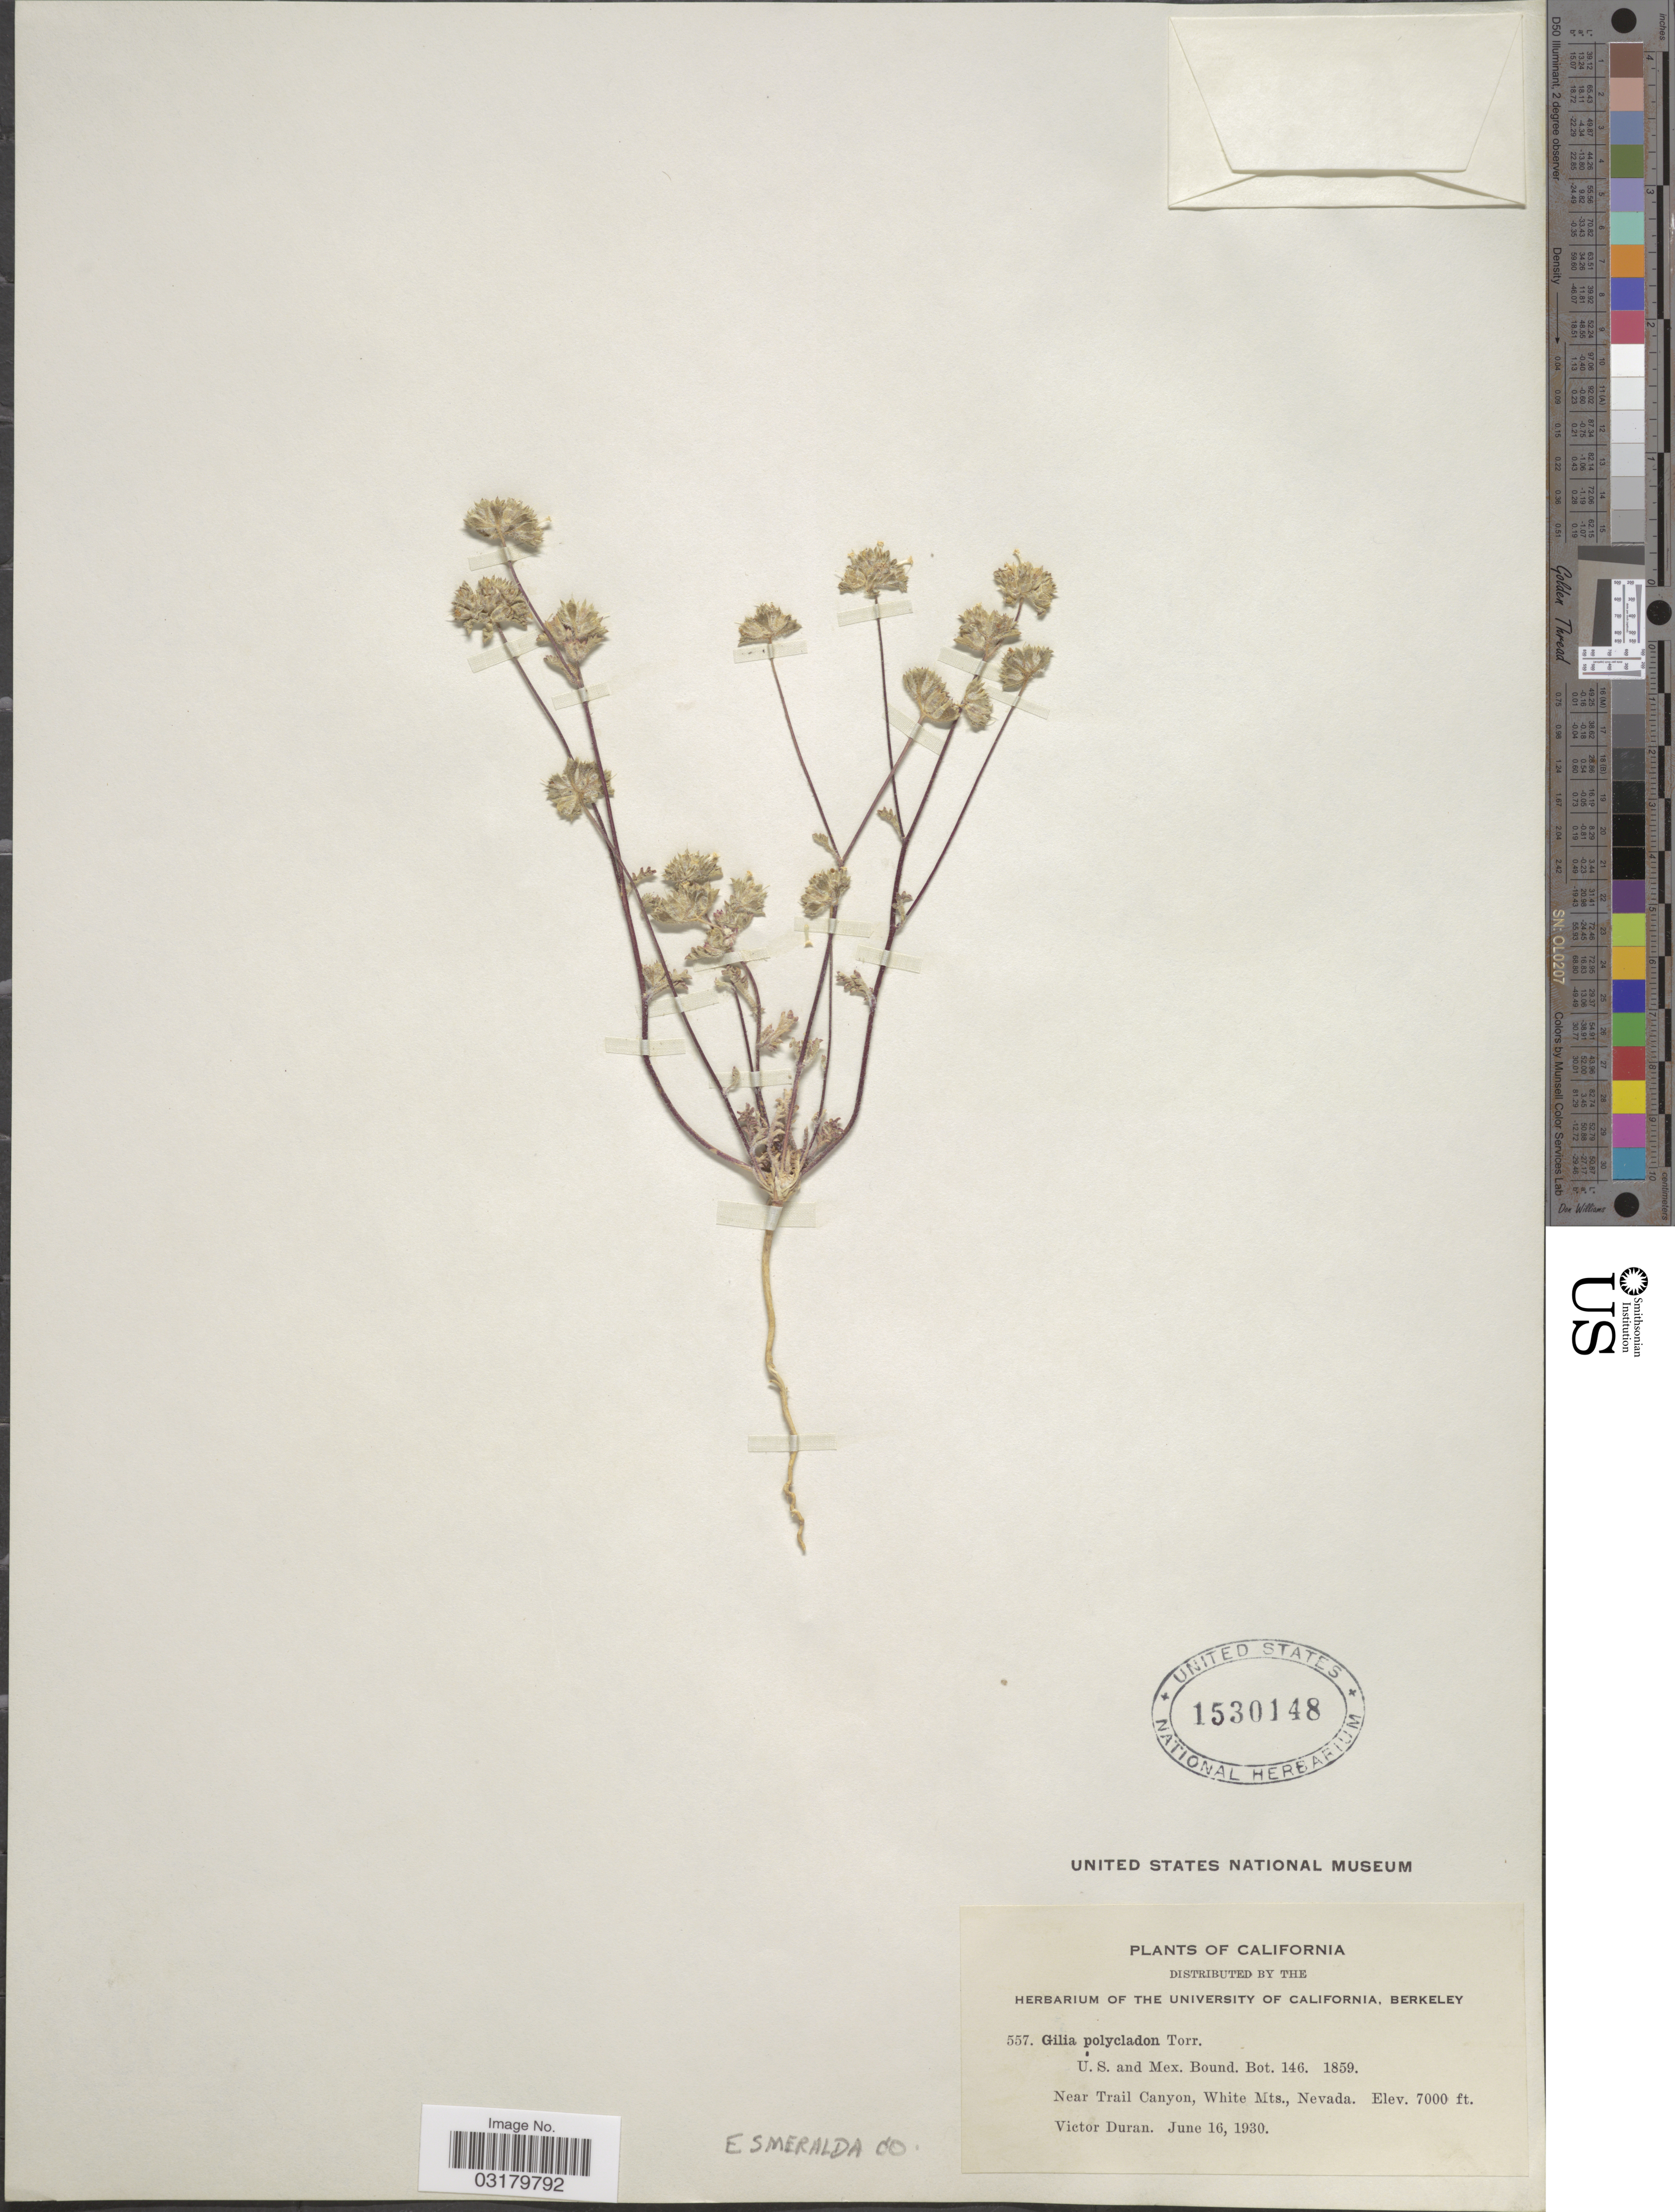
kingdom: Plantae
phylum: Tracheophyta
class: Magnoliopsida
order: Ericales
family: Polemoniaceae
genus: Ipomopsis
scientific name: Ipomopsis polycladon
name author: (Torr.) V.E. Grant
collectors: V. Duran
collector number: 557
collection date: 1930-06-16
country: United States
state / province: Nevada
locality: Esmeralda Co. Near Trail Canyon, White Mts.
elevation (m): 2134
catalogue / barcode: US 1530148